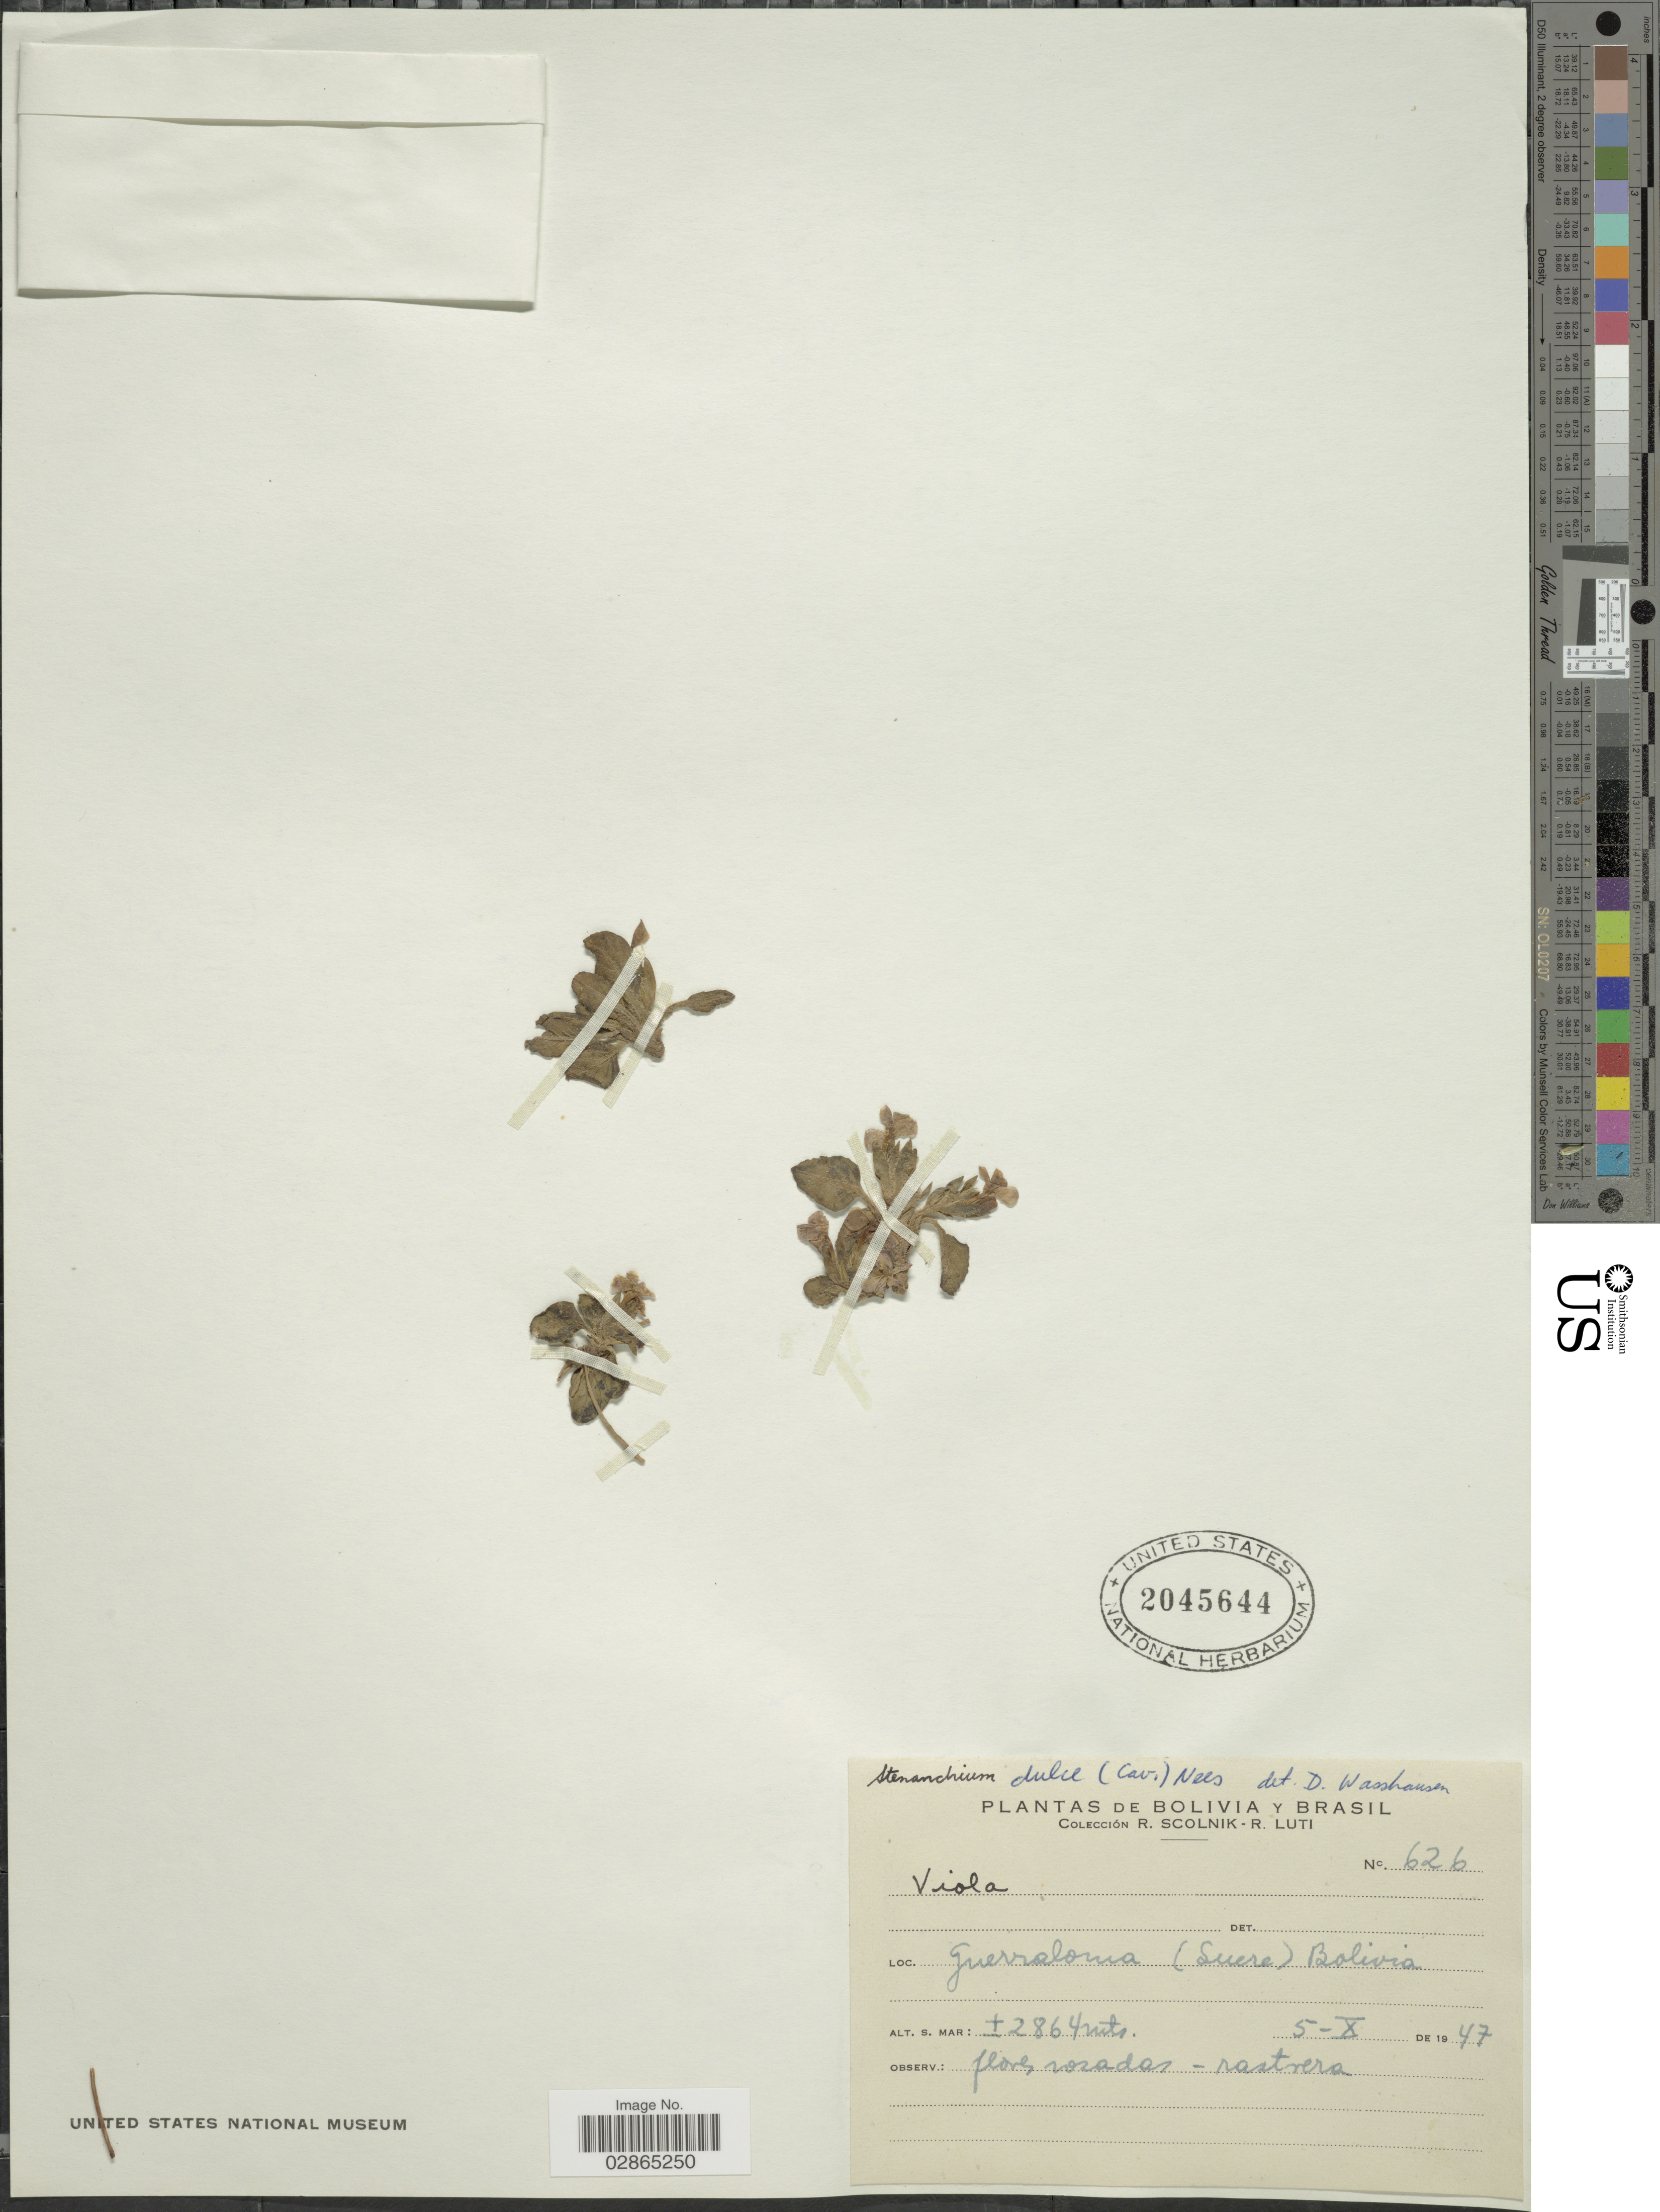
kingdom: Plantae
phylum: Tracheophyta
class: Magnoliopsida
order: Lamiales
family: Acanthaceae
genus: Stenandrium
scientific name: Stenandrium dulce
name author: (Cav.) Nees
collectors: R. Scolnik & R. Luti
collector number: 626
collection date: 1947-10-05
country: Colombia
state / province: Sucre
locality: Guerraloma (Sucre).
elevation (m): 2864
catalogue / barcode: US 2045644